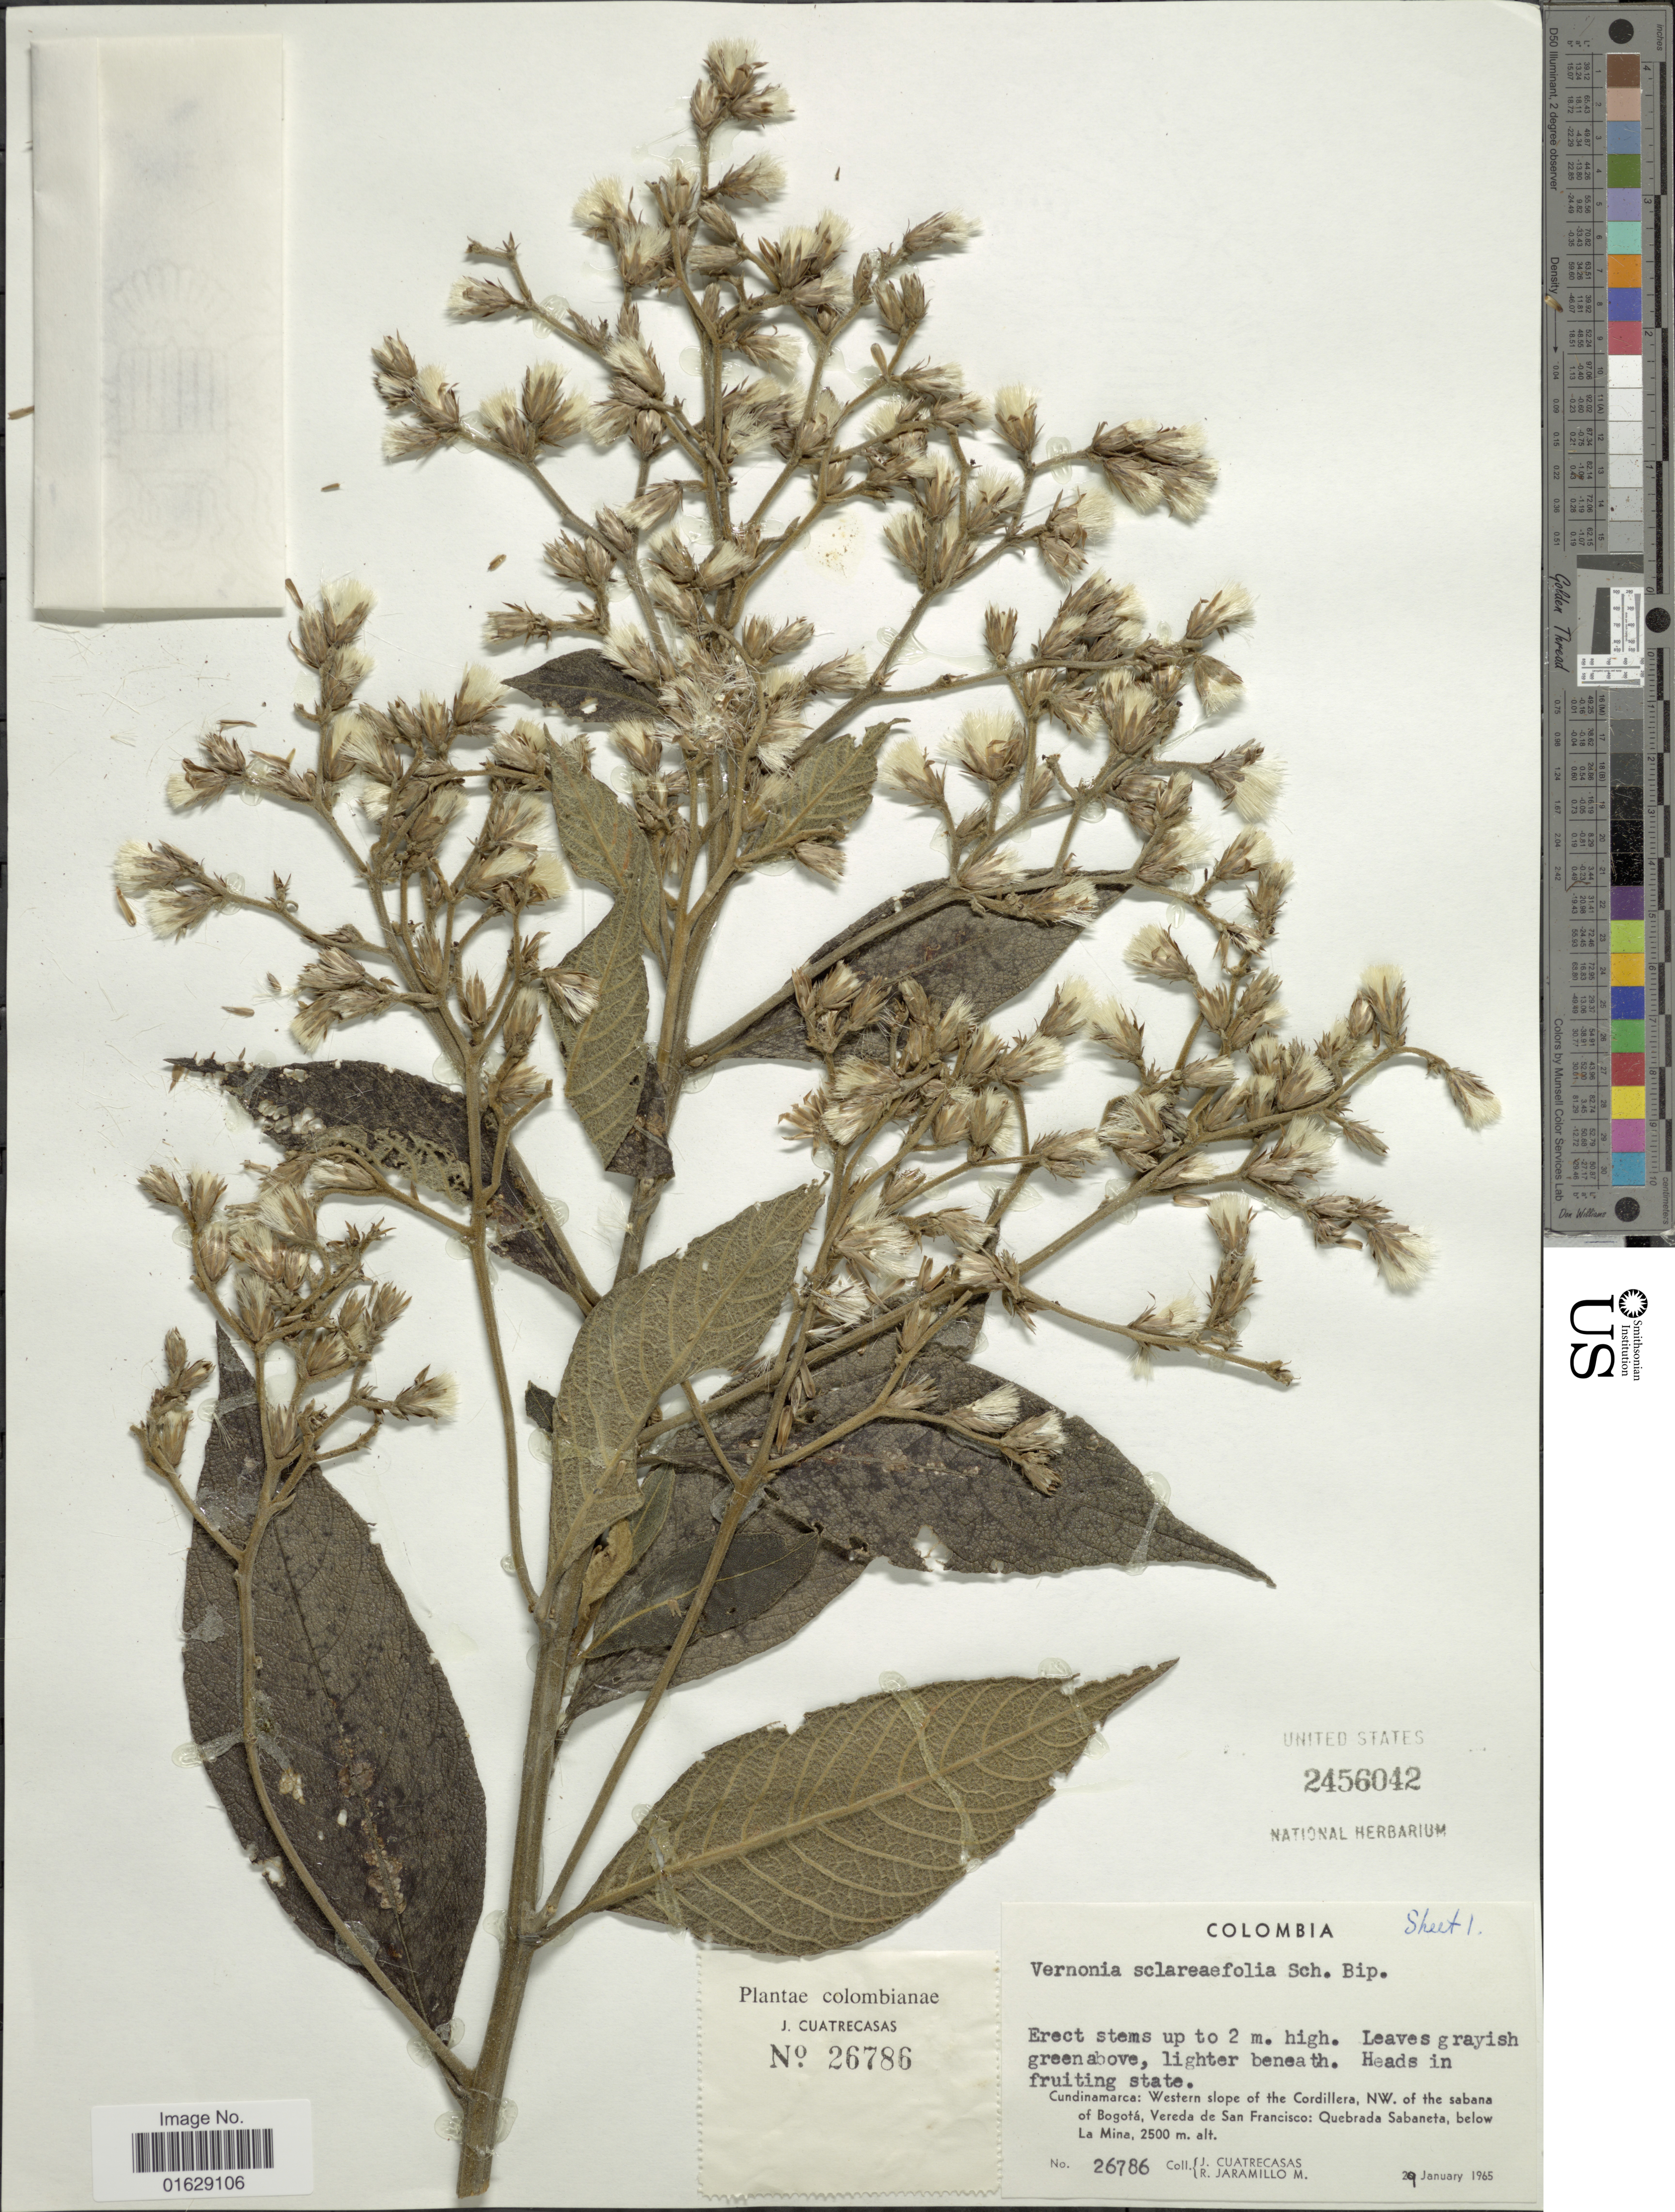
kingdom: Plantae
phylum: Tracheophyta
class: Magnoliopsida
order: Asterales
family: Asteraceae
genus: Lepidaploa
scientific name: Lepidaploa sclareaefolia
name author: (Sch. Bip.) H. Rob.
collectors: J. Cuatrecasas & R. Jaramillo M.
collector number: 26786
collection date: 1965-01-29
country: Colombia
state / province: Cundinamarca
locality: Western slope of the Cordillera, NW. of the sabana of Bogota, Vereda de San Francisco: Quebrada Sabaneto, below La Mina.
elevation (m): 2500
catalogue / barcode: US 2456045